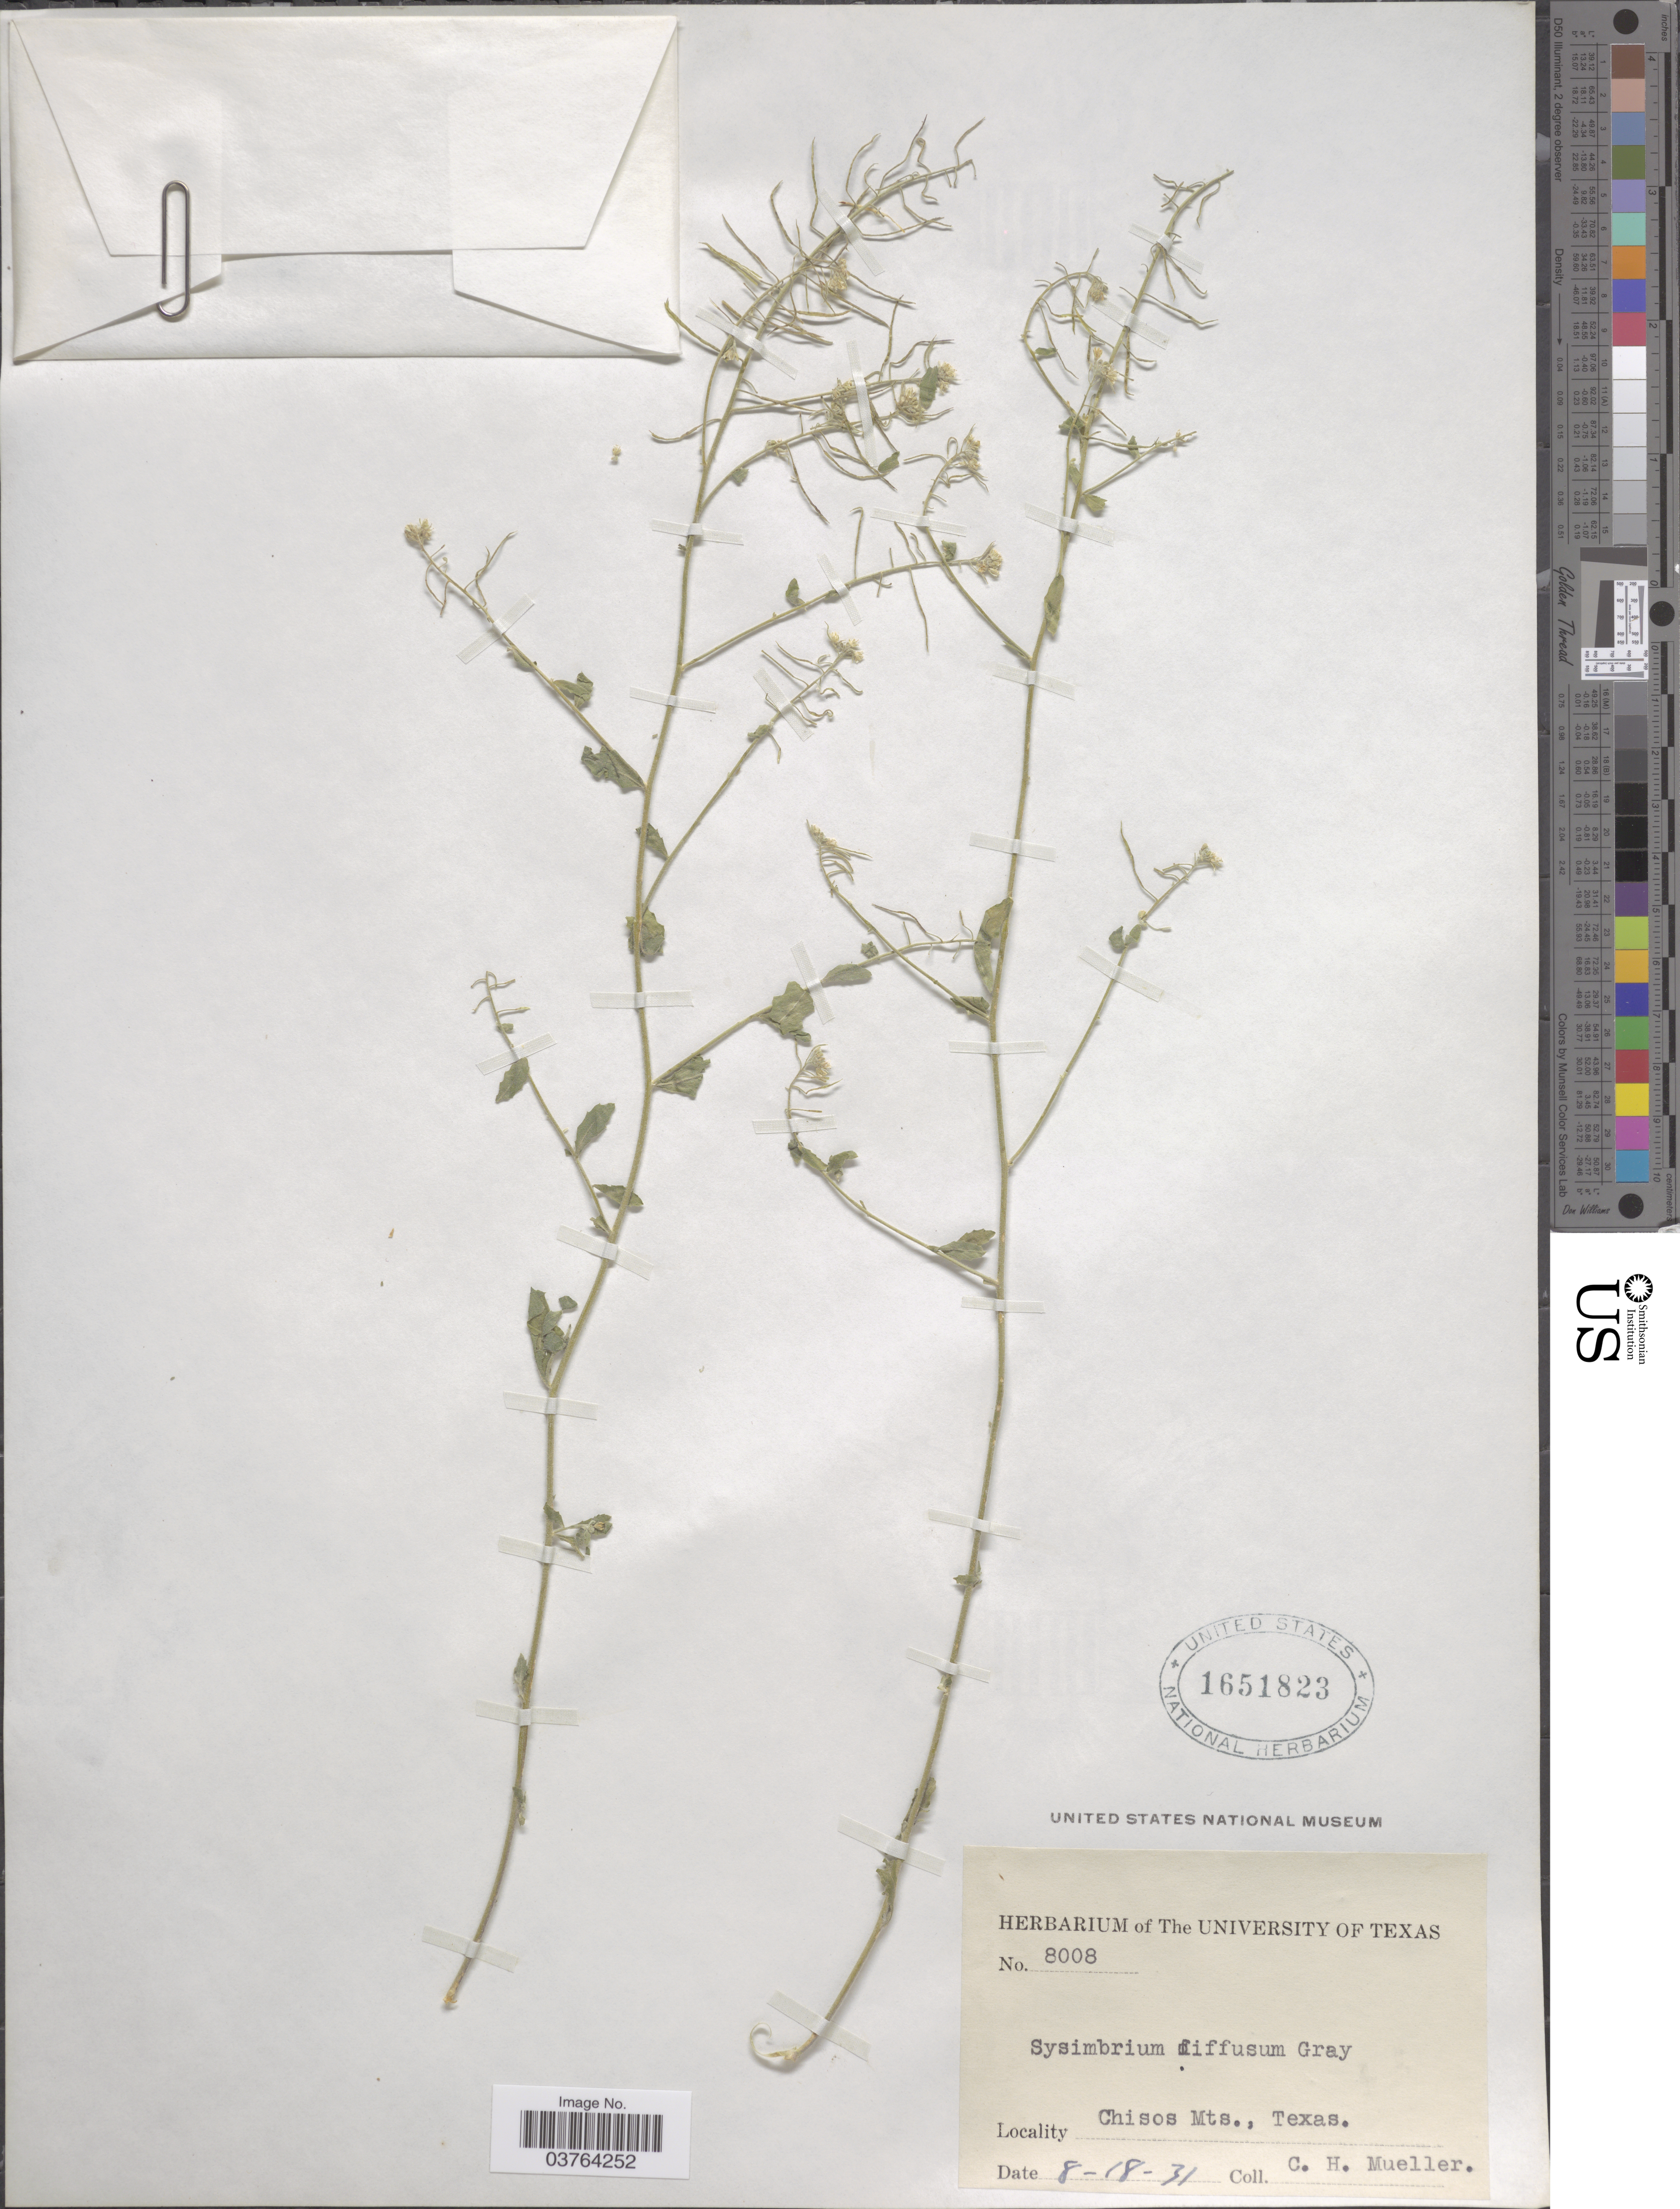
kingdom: Plantae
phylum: Tracheophyta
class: Magnoliopsida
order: Brassicales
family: Brassicaceae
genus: Halimolobos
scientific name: Halimolobos diffusa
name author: (A. Gray) O.E. Schulz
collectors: C. H. Mueller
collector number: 8008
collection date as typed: Transcribed d/m/y: 18/8/31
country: United States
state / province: Texas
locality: Chisos Mts.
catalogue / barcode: US 1651823